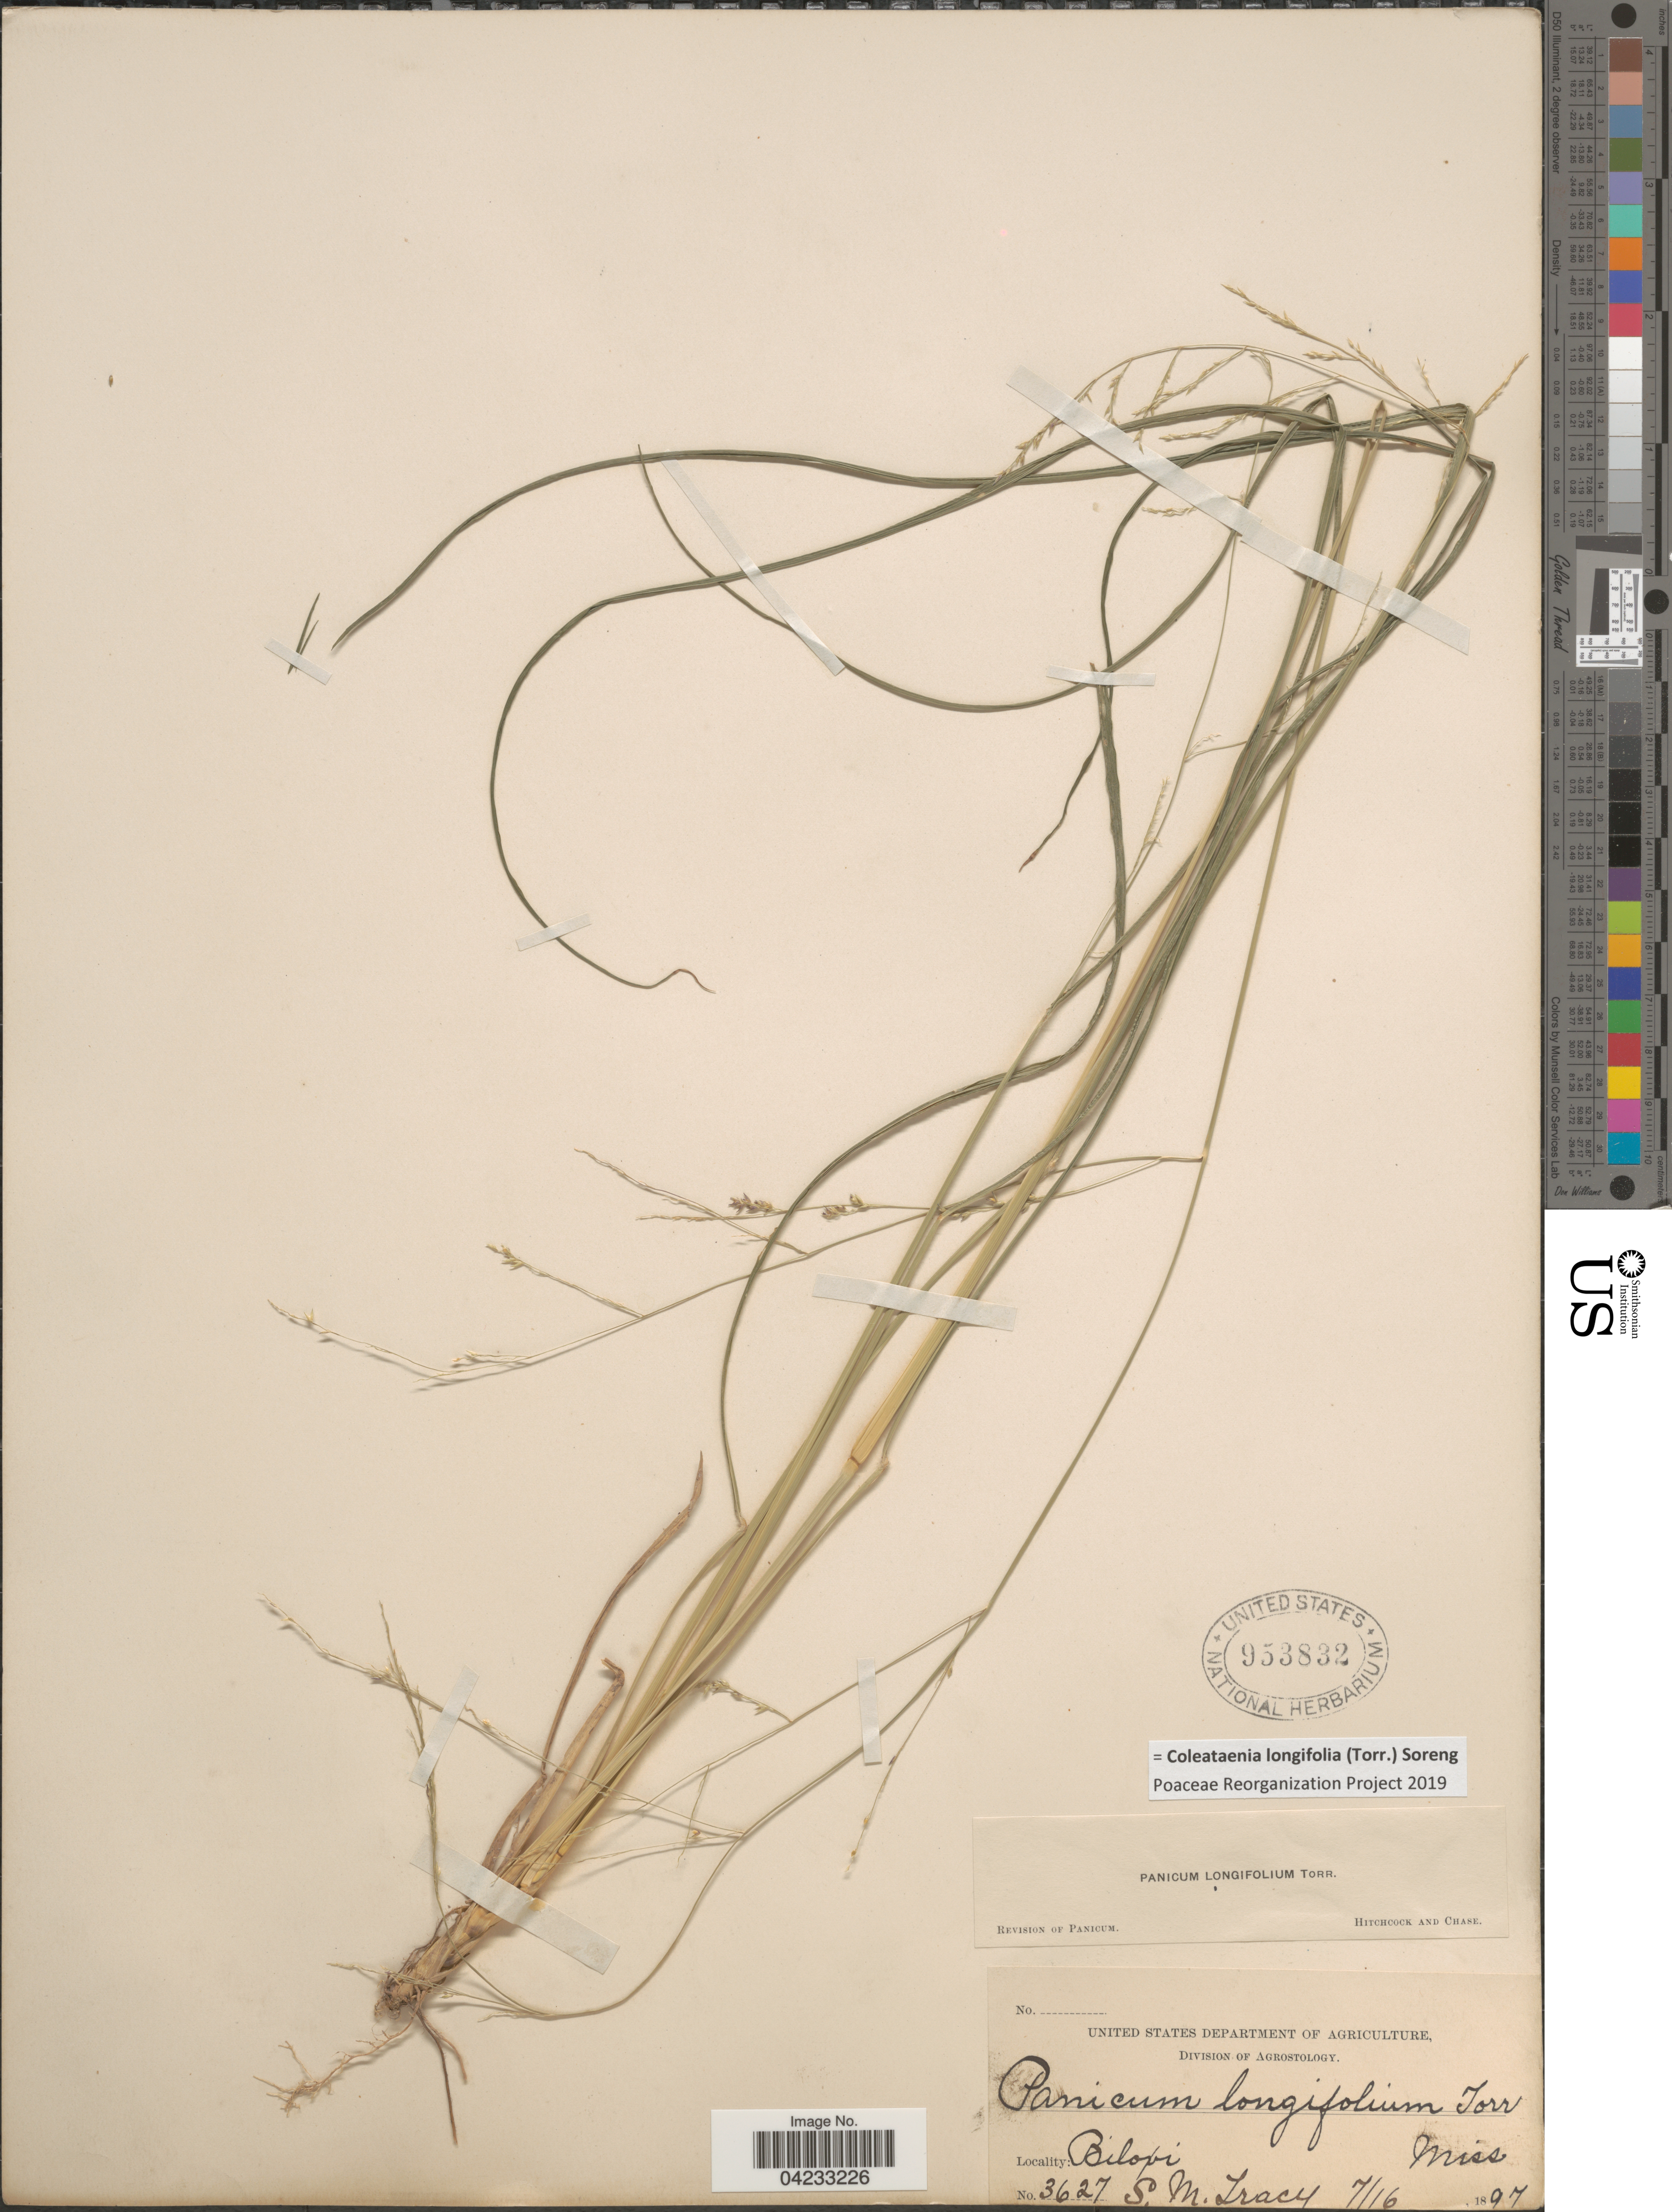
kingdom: Plantae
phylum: Tracheophyta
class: Liliopsida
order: Poales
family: Poaceae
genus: Coleataenia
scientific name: Coleataenia longifolia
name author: (Torr.) Soreng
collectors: S. M. Tracy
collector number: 3627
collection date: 1897-07-16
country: United States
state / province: Mississippi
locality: Biloxi.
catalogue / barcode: US 953832